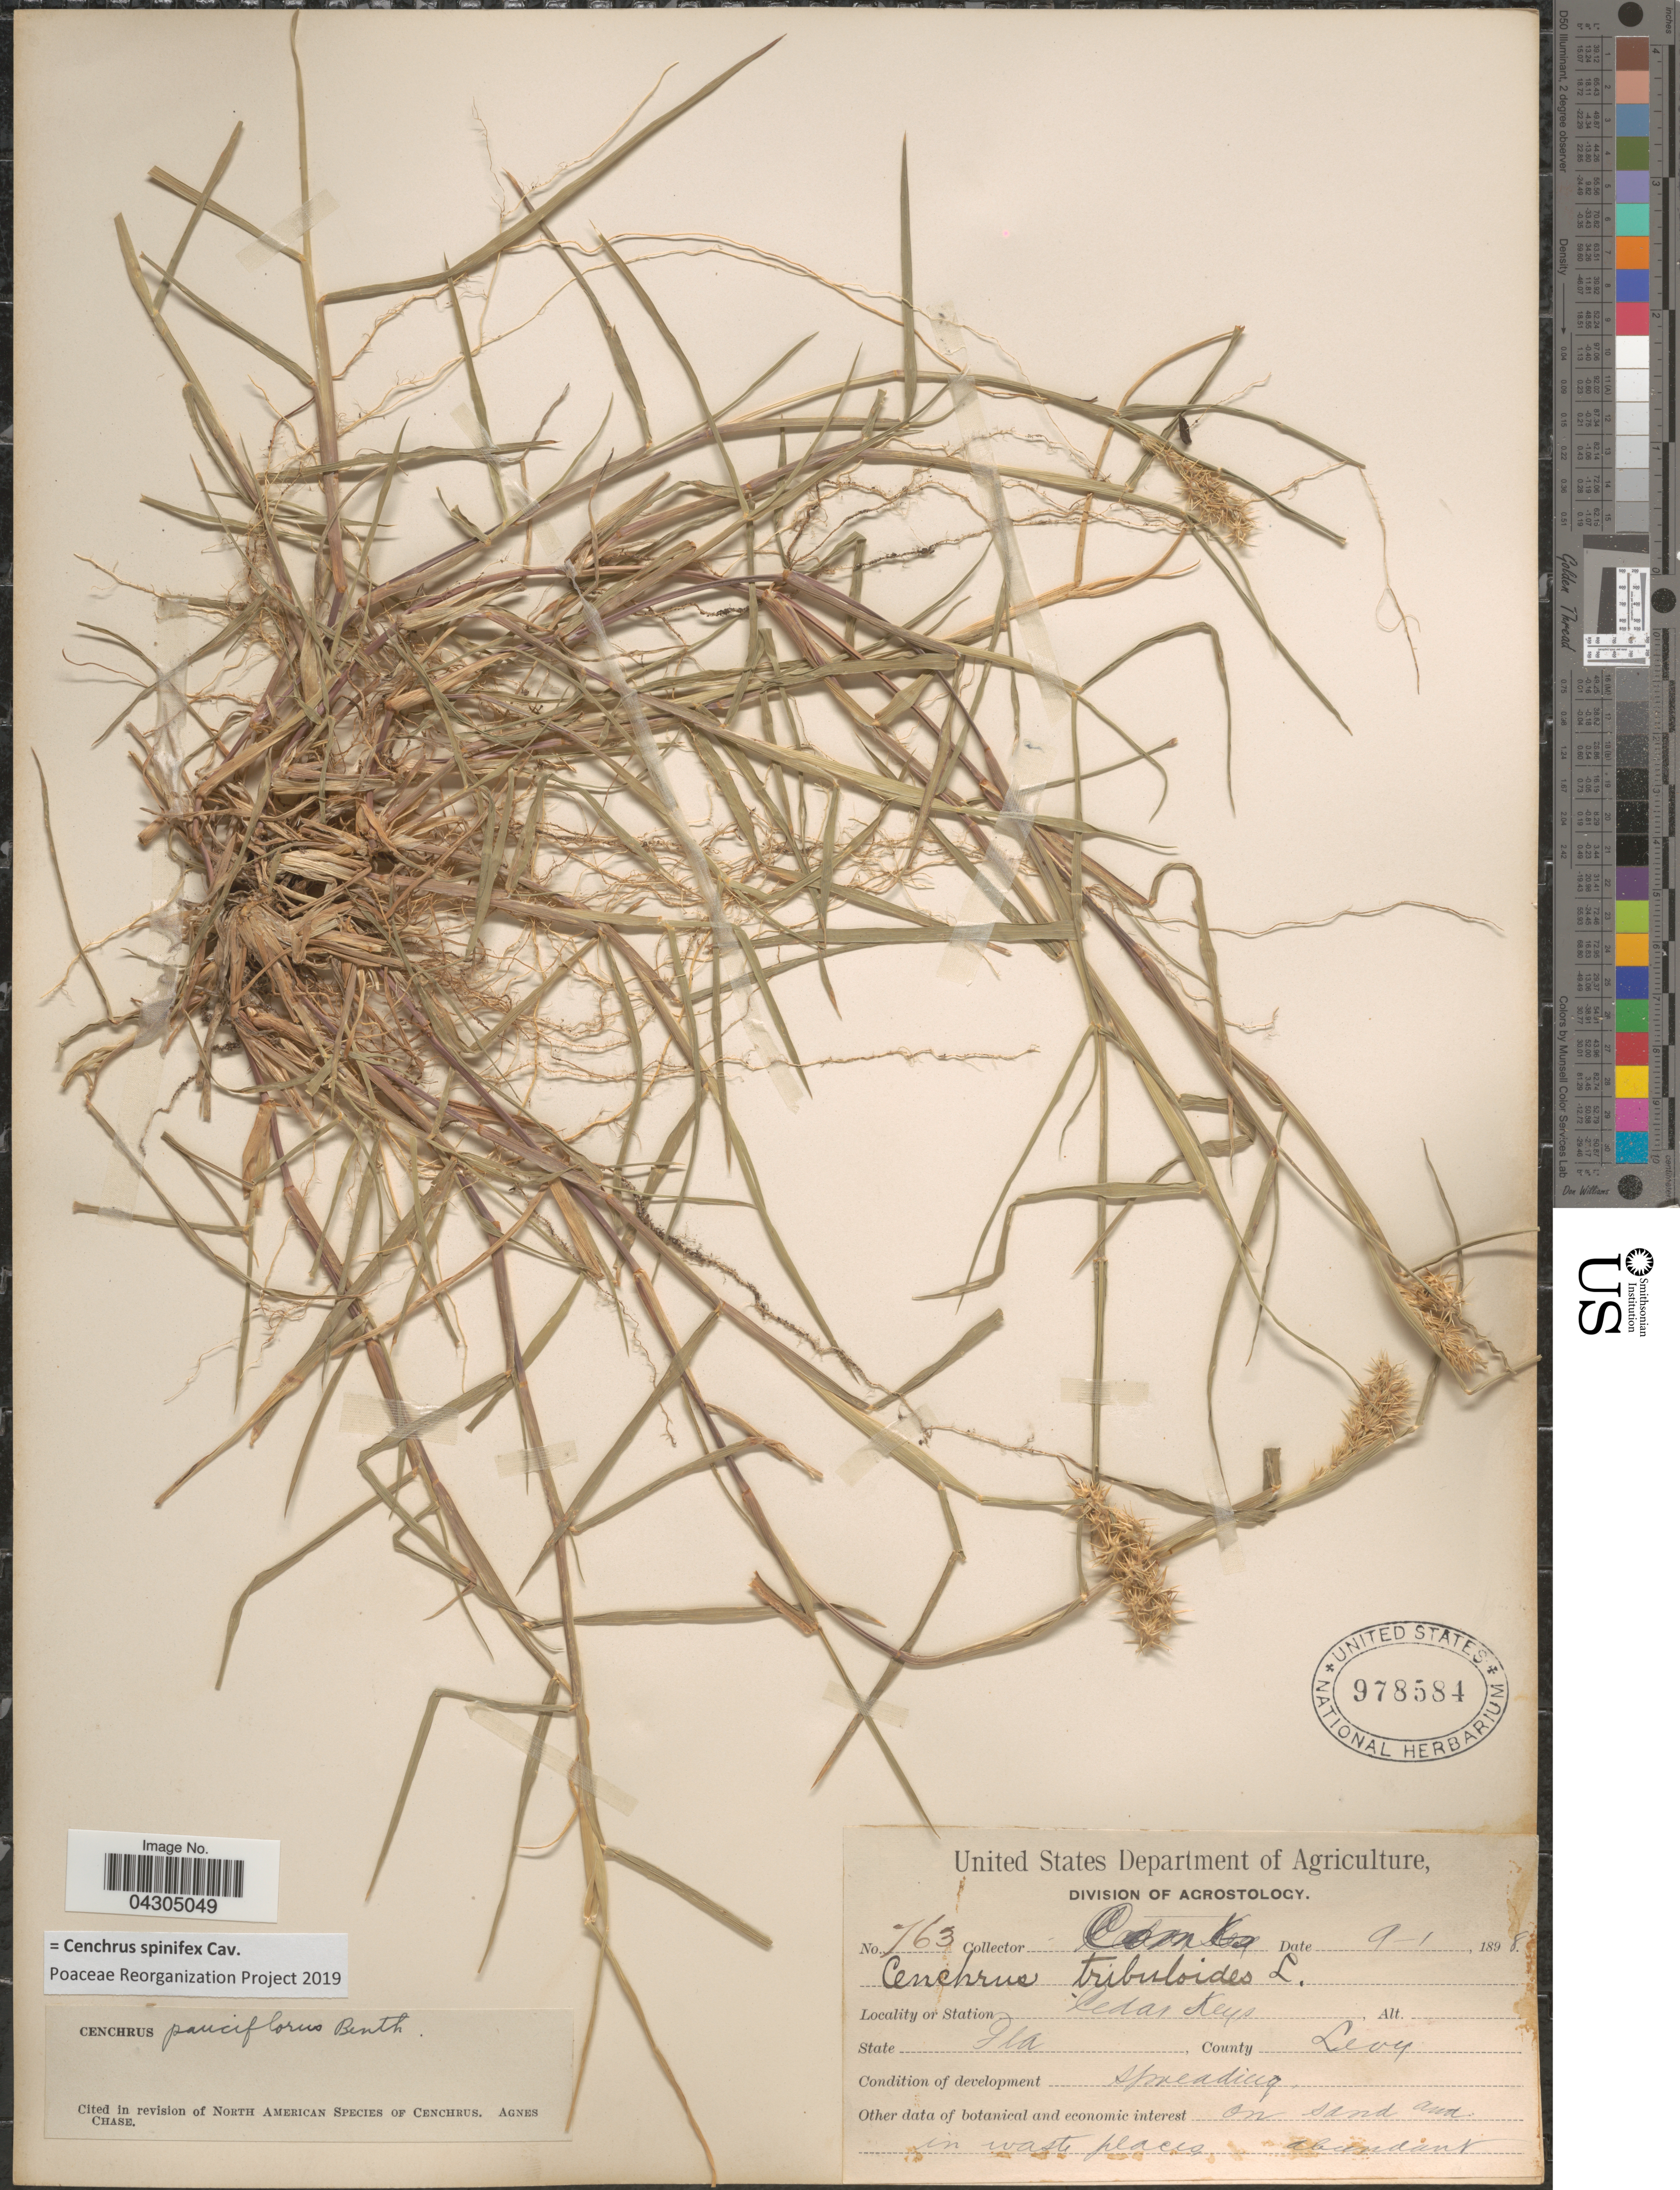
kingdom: Plantae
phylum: Tracheophyta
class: Liliopsida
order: Poales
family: Poaceae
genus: Cenchrus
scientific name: Cenchrus spinifex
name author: Cav.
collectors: -. Combs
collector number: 763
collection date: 1898-09-01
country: United States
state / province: Florida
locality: Cedar Keys. County Levy. On sand and in waste places.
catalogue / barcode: US 978584